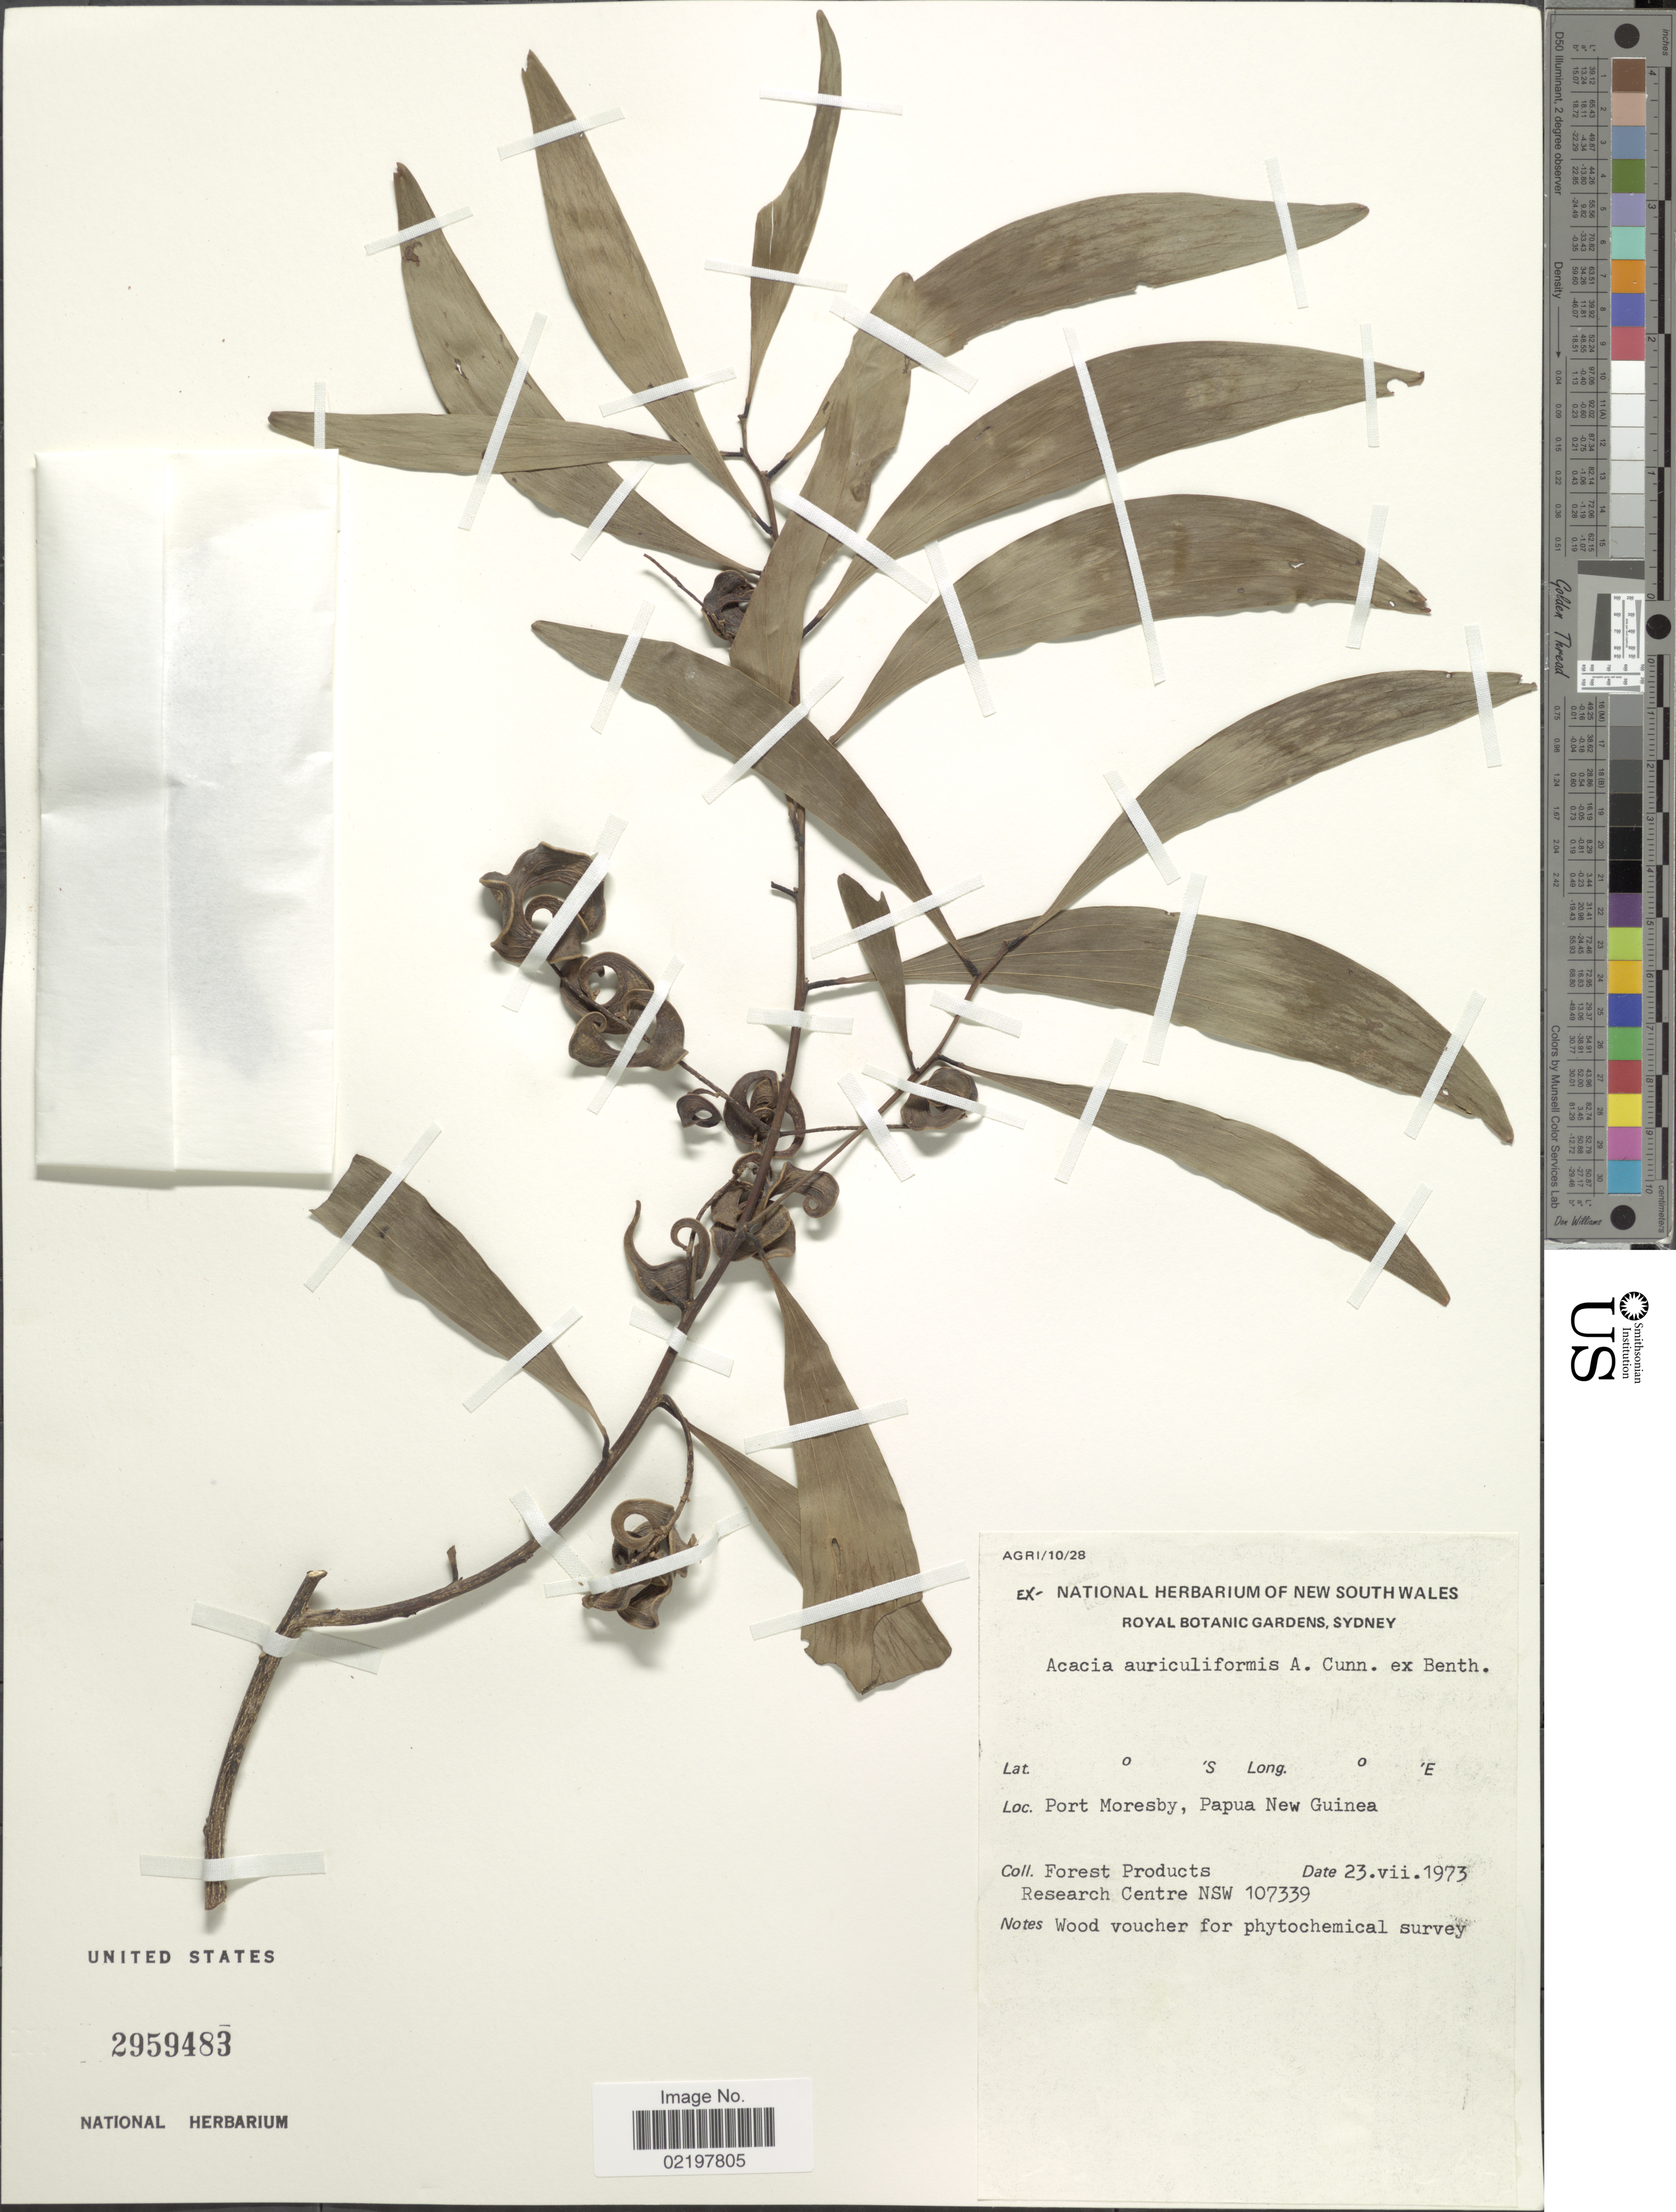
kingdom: Plantae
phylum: Tracheophyta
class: Magnoliopsida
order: Fabales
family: Fabaceae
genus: Acacia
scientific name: Acacia auriculiformis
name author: A. Cunn. ex Benth.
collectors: Forest Prod. Research Inst.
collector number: NSW 107339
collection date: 1973-07-23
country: Papua New Guinea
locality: Port Moresby, Papua New Guinea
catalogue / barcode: US 2959483